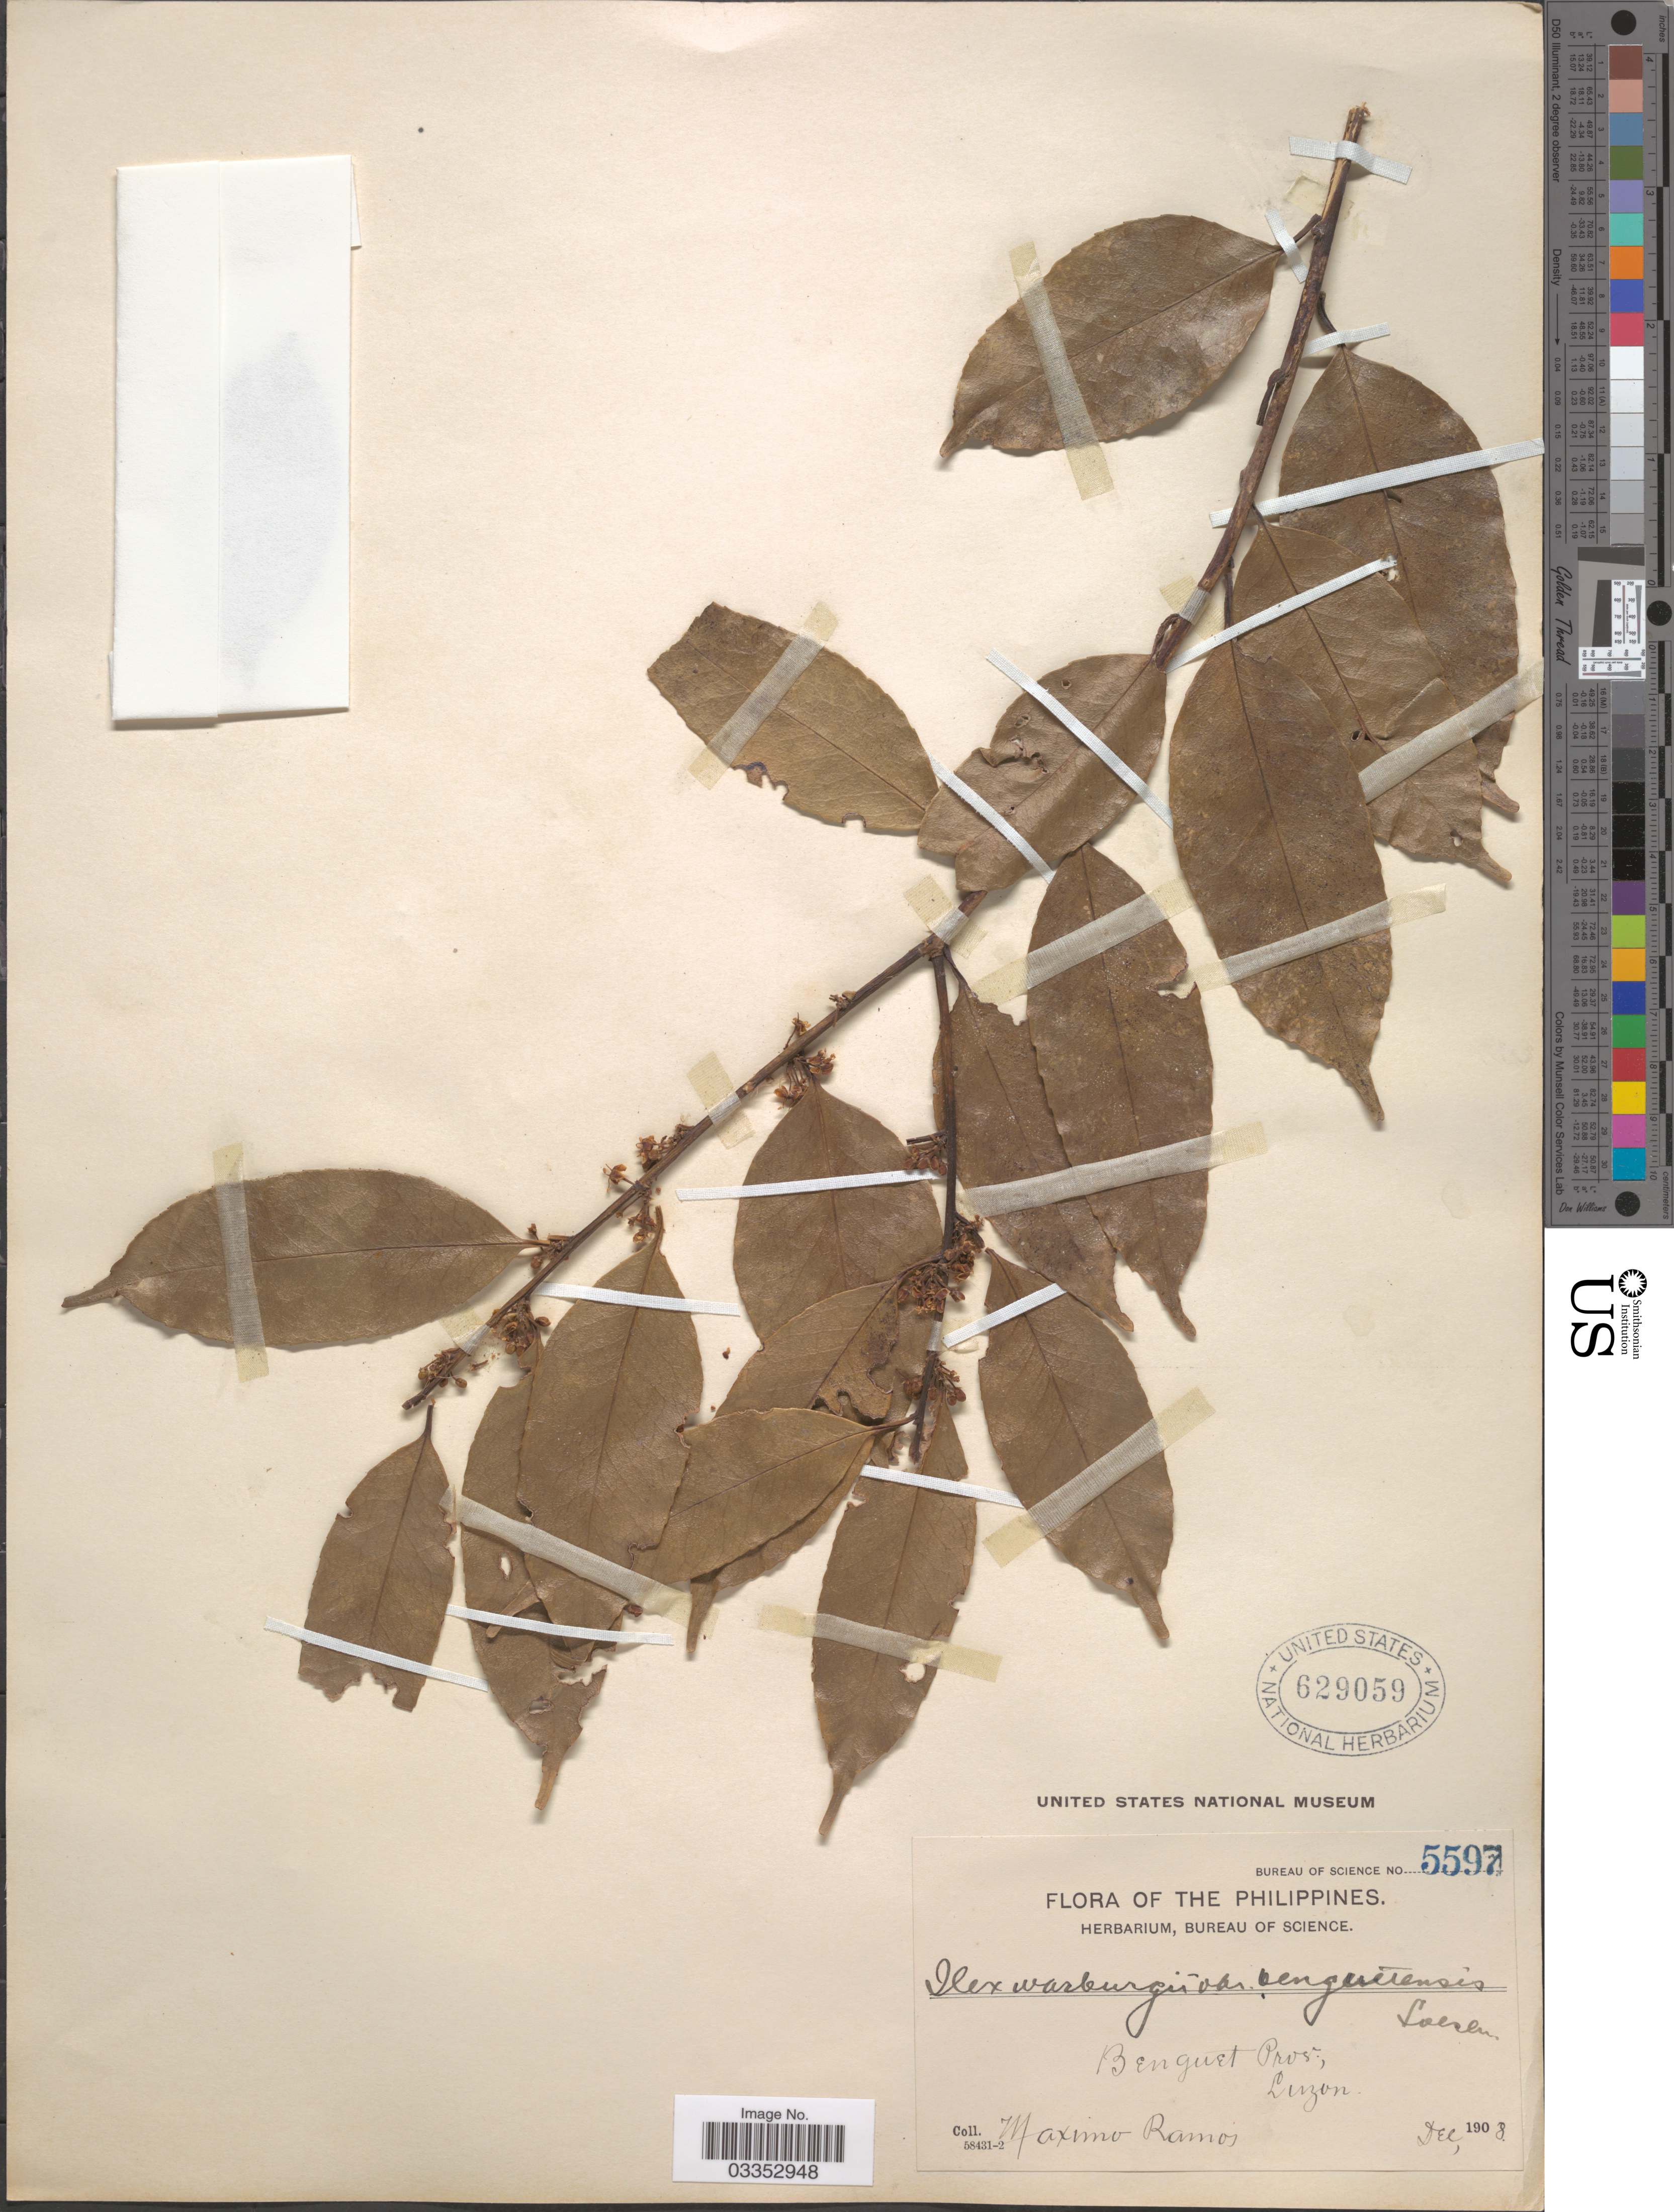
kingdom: Plantae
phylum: Tracheophyta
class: Magnoliopsida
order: Aquifoliales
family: Aquifoliaceae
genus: Ilex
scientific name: Ilex warburgii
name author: Loes.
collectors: M. Ramos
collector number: Bureau of Science 5597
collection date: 1908-12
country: Philippines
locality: Benguet Prov., Luzon.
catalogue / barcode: US 629059